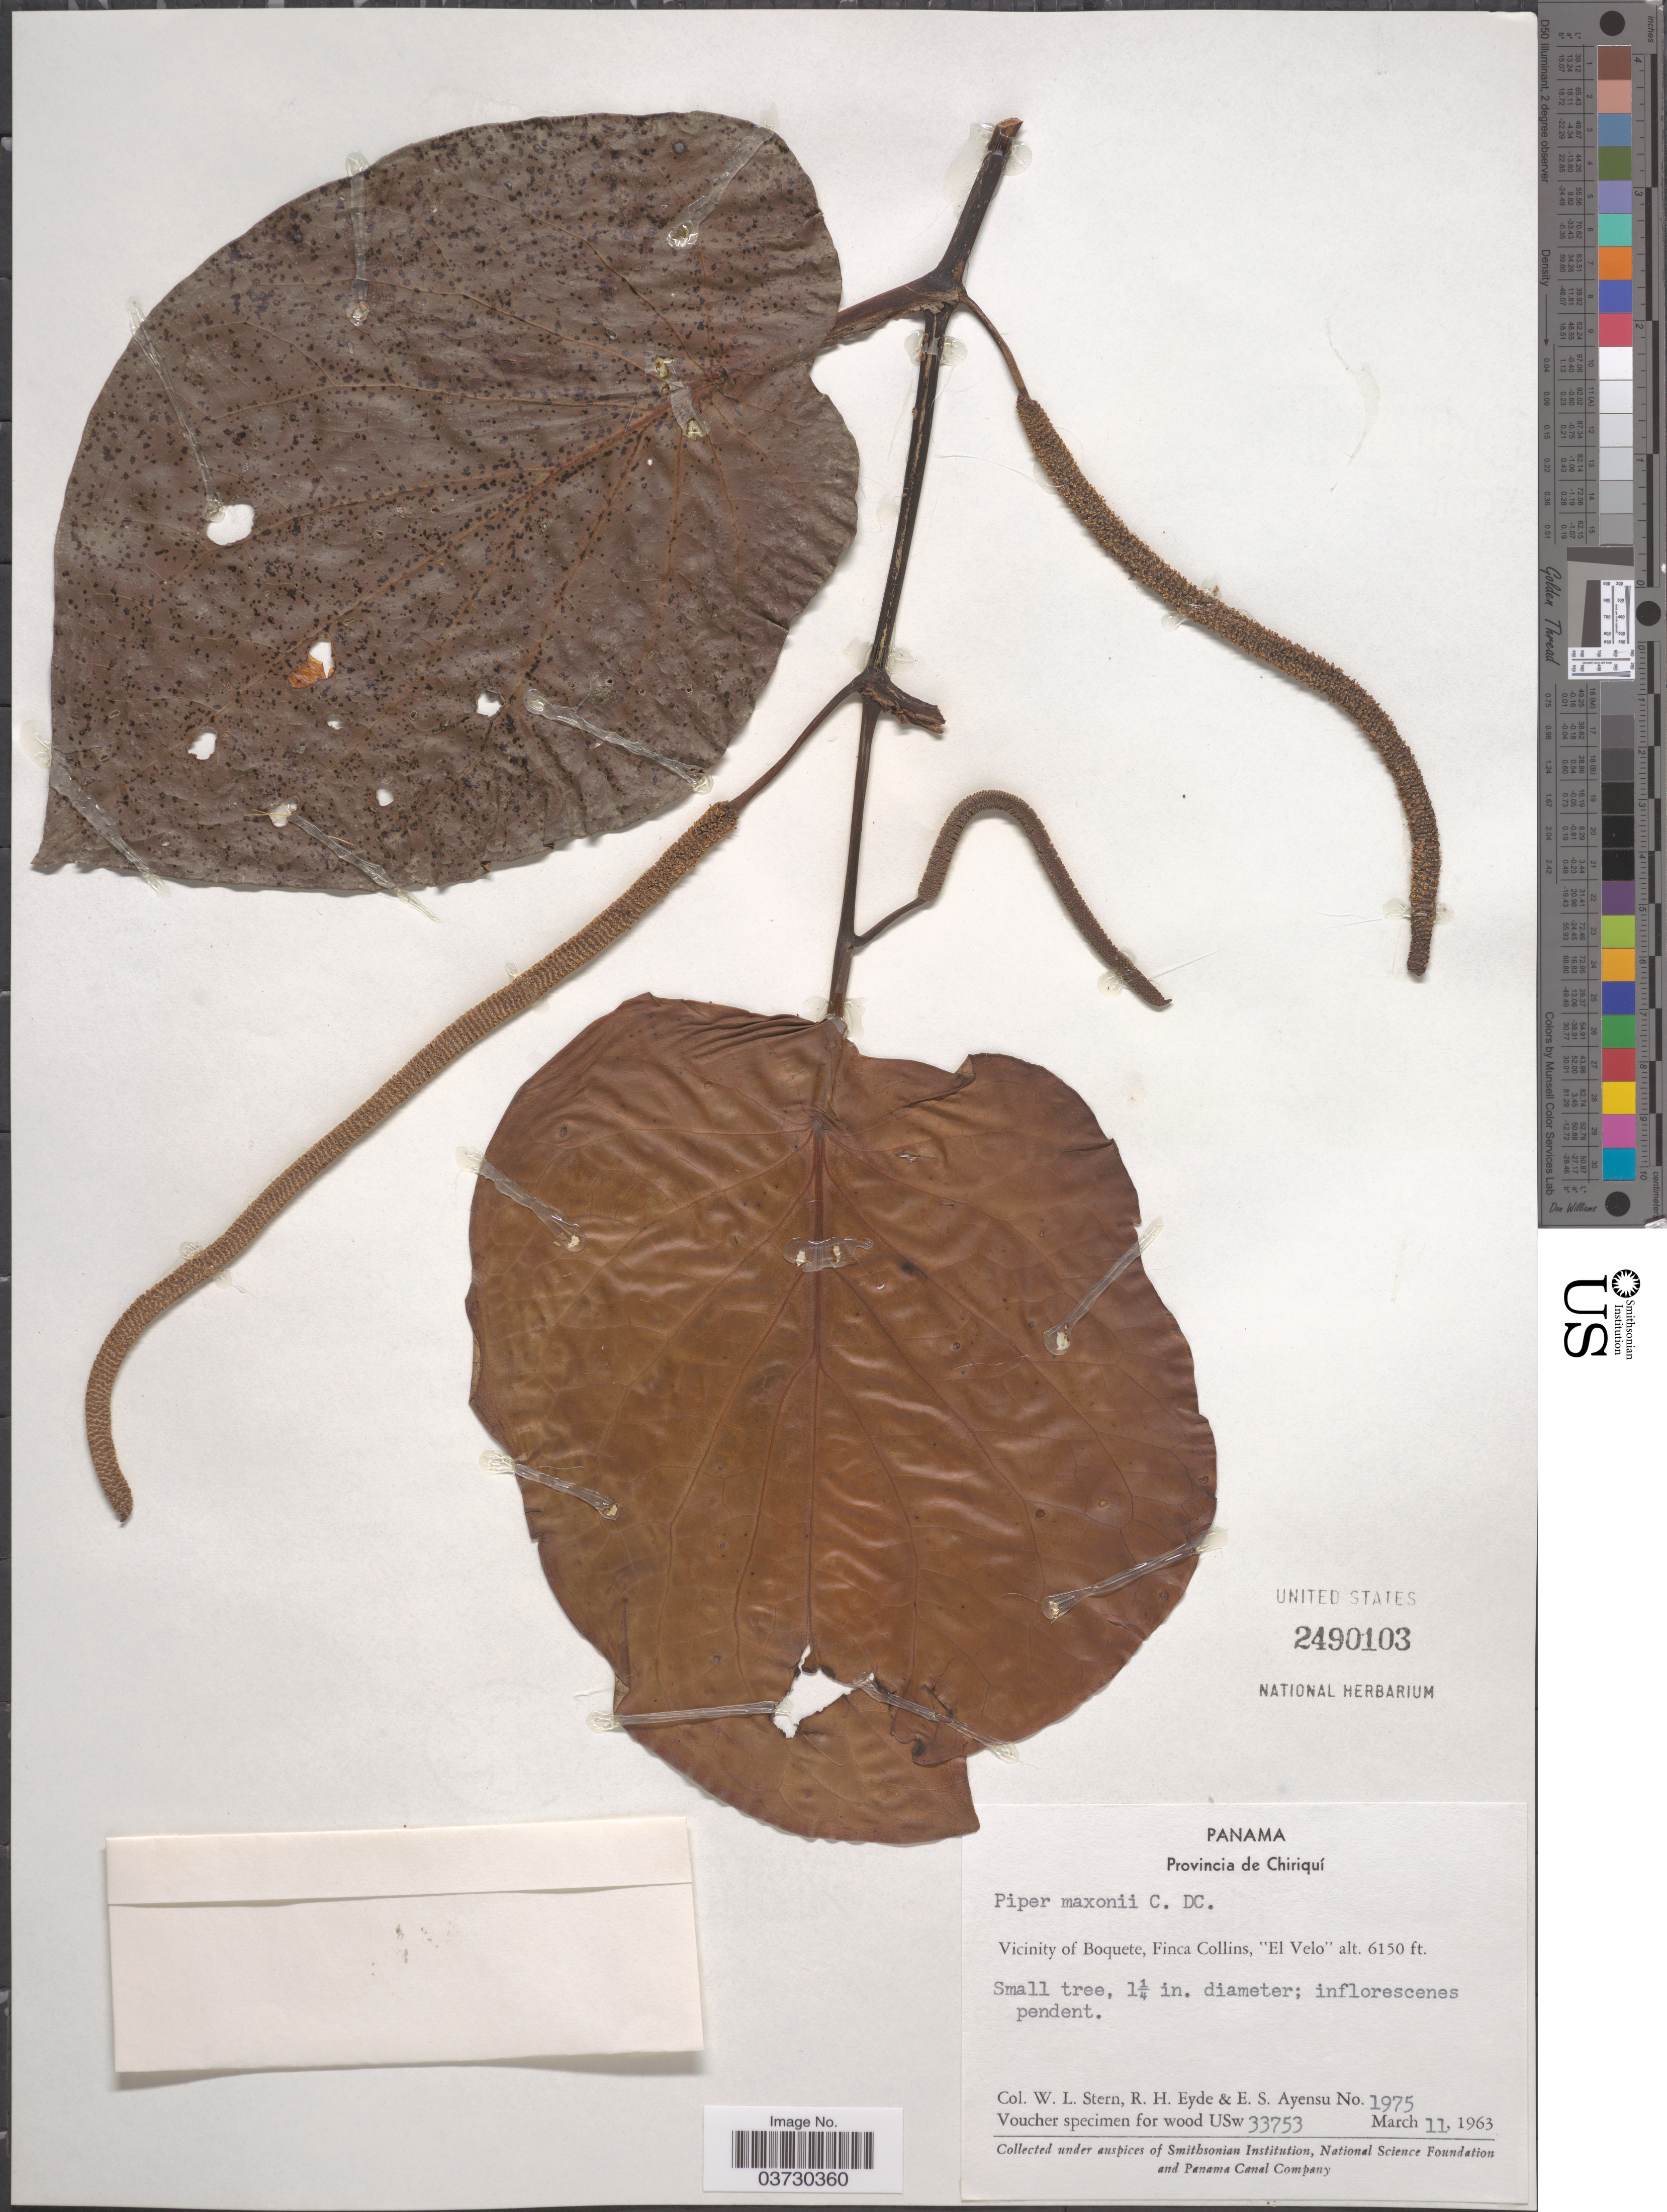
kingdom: Plantae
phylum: Tracheophyta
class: Magnoliopsida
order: Piperales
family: Piperaceae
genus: Piper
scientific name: Piper maxonii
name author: C. DC.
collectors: W. L. Stern, R. H. Eyde & E. S. Ayensu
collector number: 1975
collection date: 1963-03-11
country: Panama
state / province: Chiriqui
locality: Vicinity of Boquete, Finca Collins, 'El Velo'.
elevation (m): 1875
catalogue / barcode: US 2490103